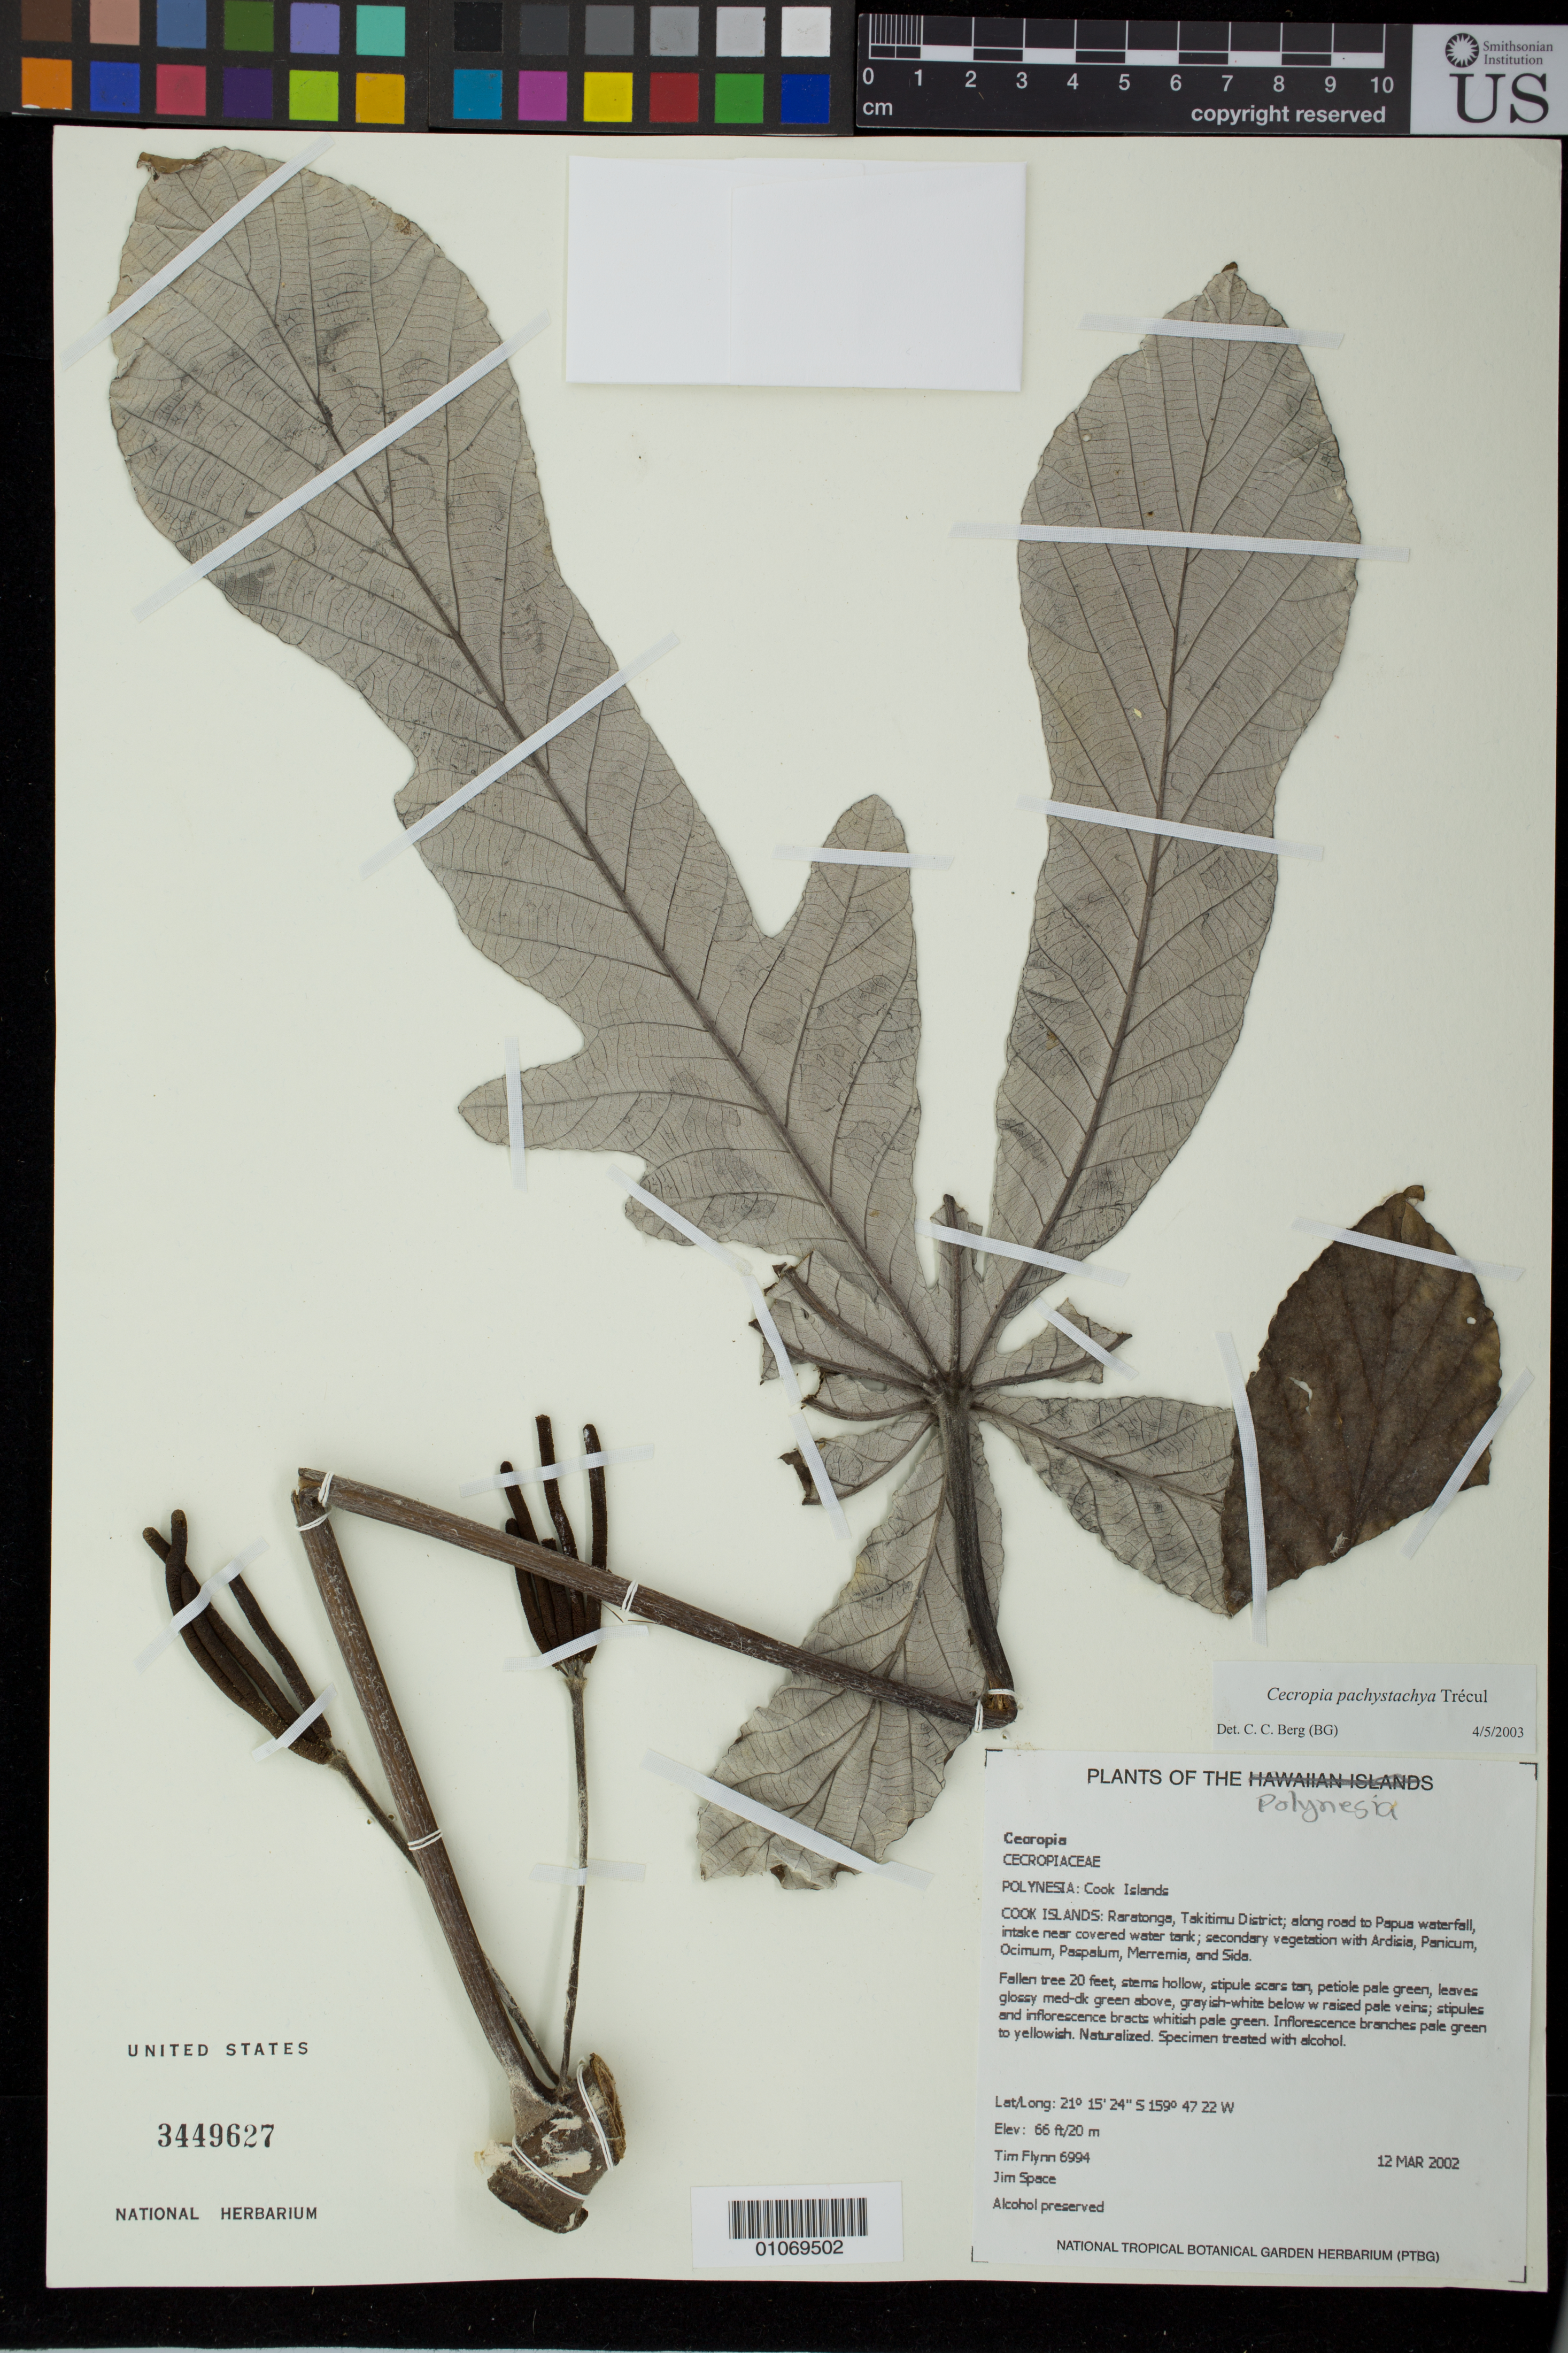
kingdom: Plantae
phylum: Tracheophyta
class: Magnoliopsida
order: Rosales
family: Urticaceae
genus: Cecropia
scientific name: Cecropia pachystachya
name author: Trécul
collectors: T. W. Flynn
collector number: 6994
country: Cook Islands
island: Rarotonga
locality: Polynesia, along road to Papua waterfall. Takitmu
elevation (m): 20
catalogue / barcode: US 3449627